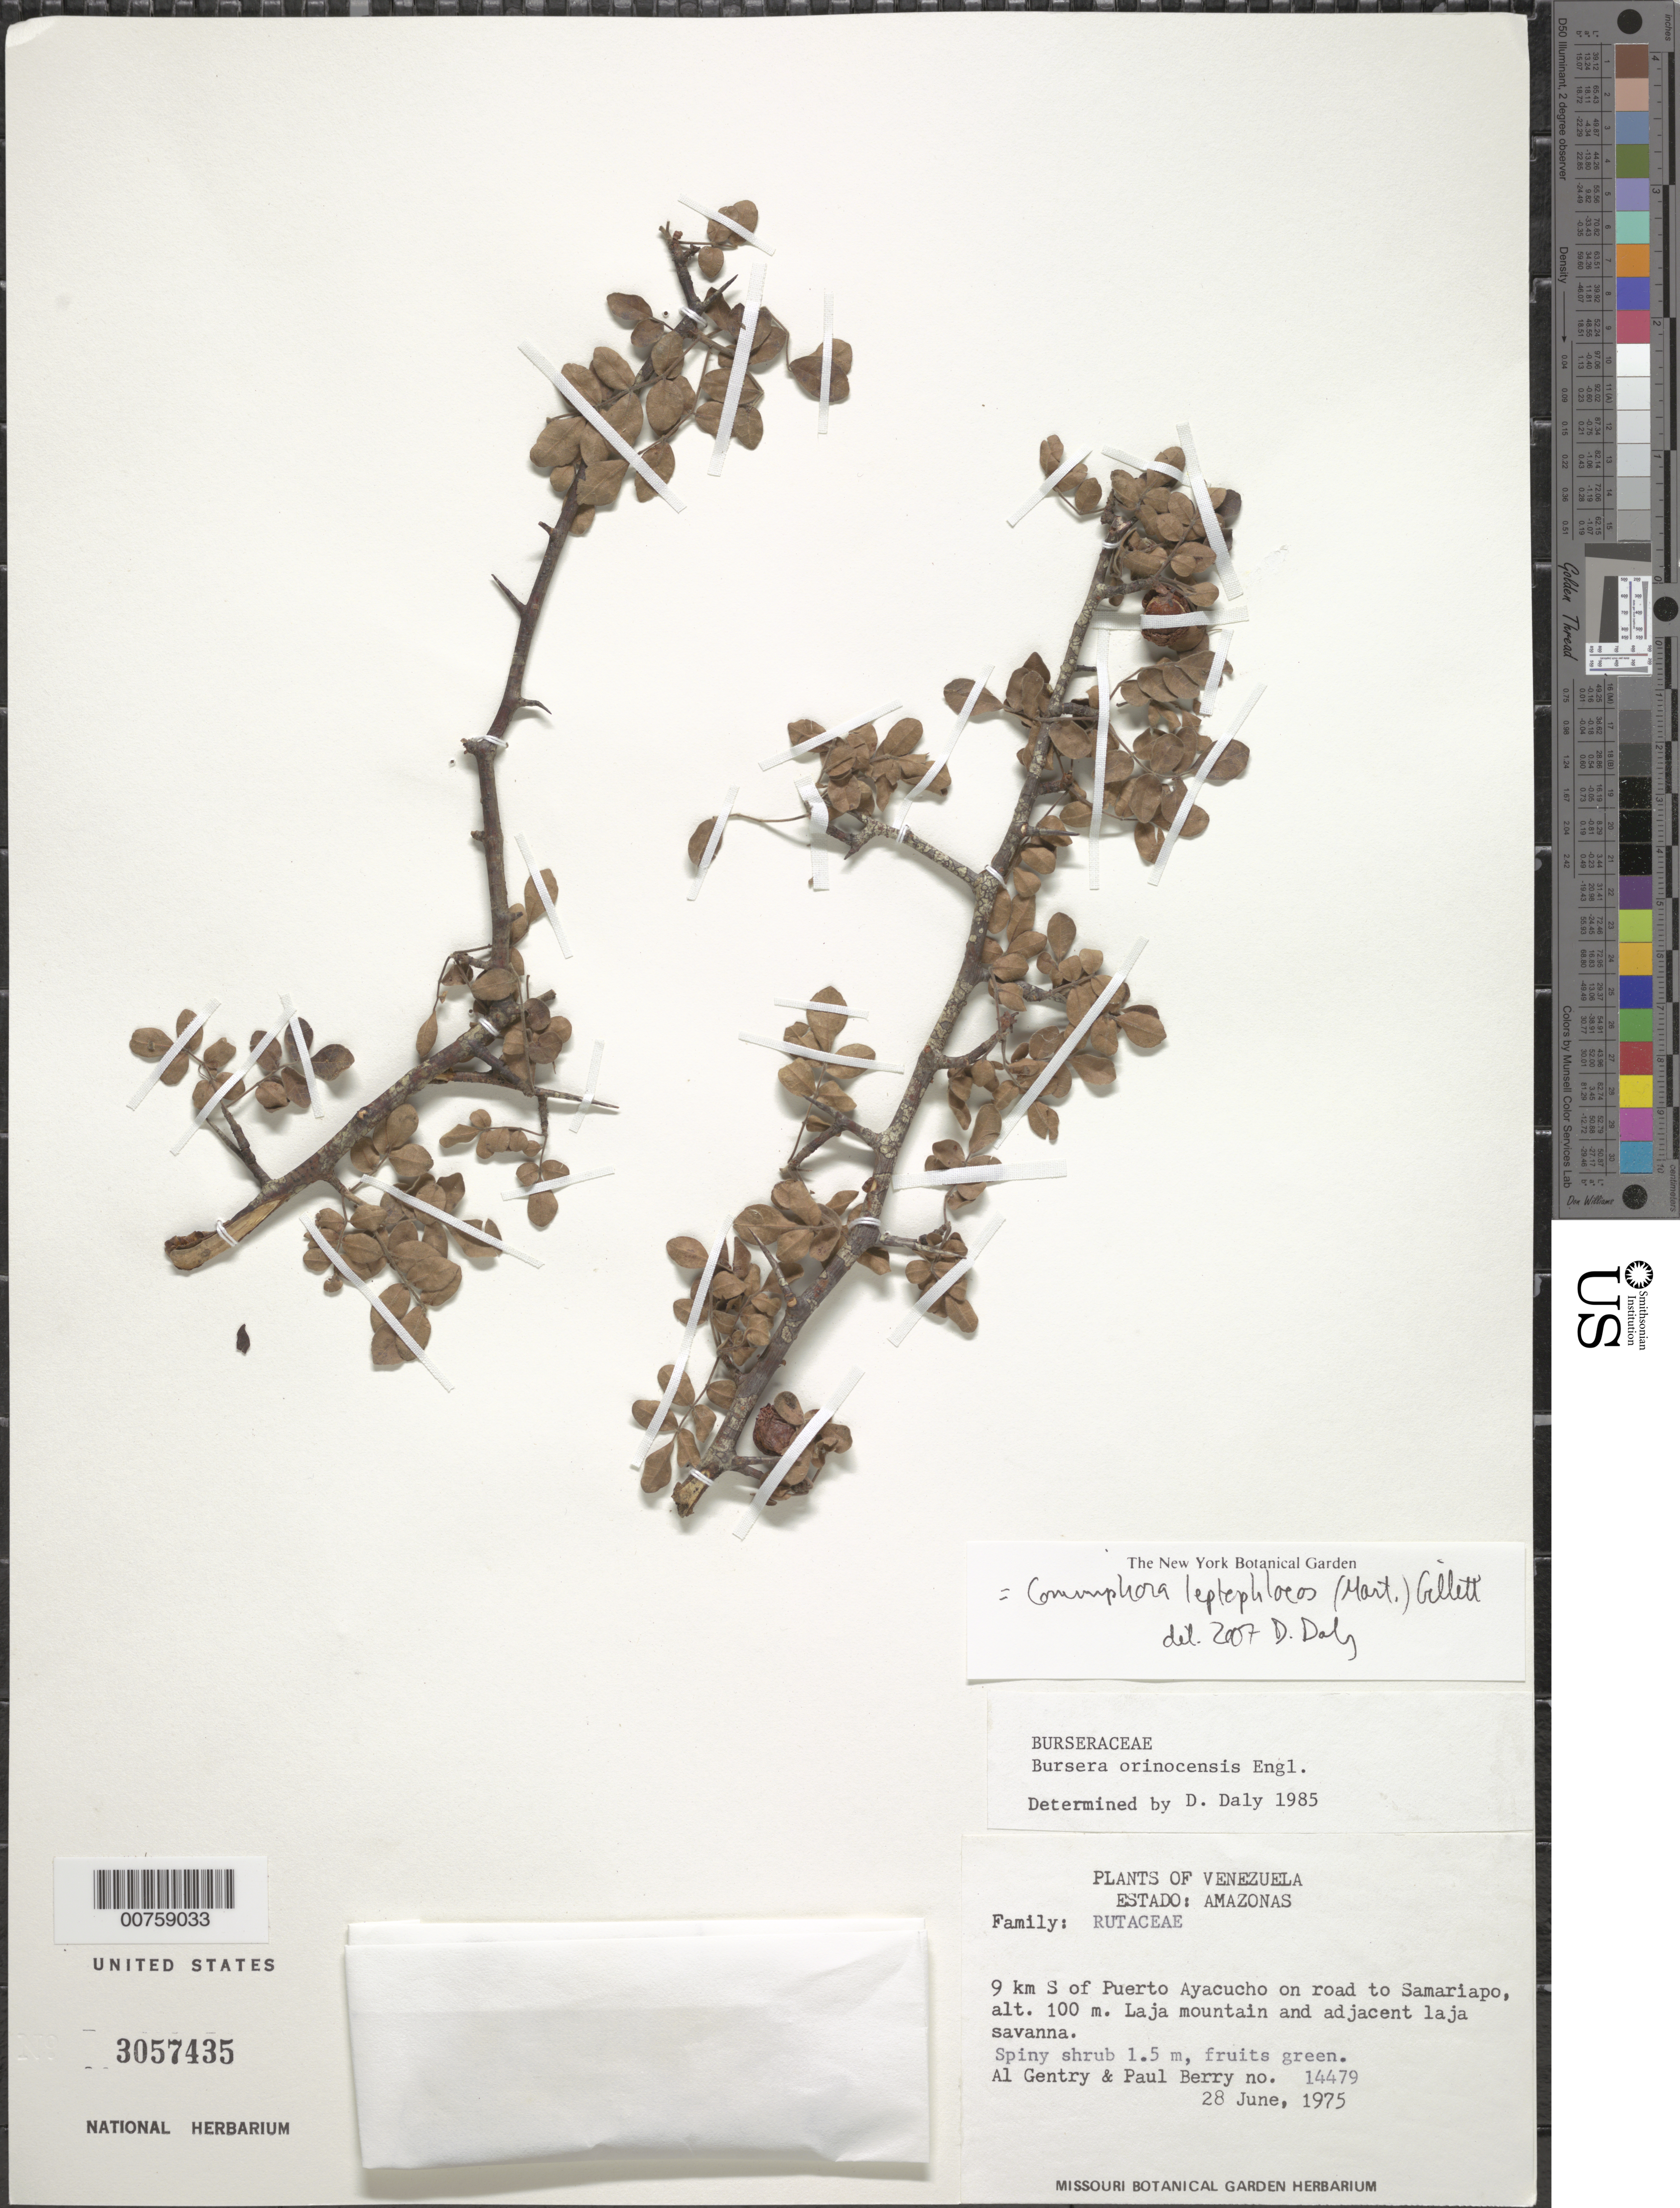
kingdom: Plantae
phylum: Tracheophyta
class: Magnoliopsida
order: Sapindales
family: Burseraceae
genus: Commiphora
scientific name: Commiphora leptophloeos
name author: (Mart.) J.B. Gillett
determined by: Daly, D. C.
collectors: A. H. Gentry & P. Berry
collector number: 14479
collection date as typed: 28-Jun-75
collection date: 1975-06-28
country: Venezuela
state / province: Amazonas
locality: Puerto Ayacucho, 9 km S of on road to Samariapo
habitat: Laja mountain and adjacent laja savanna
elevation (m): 100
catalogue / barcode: US 3057435